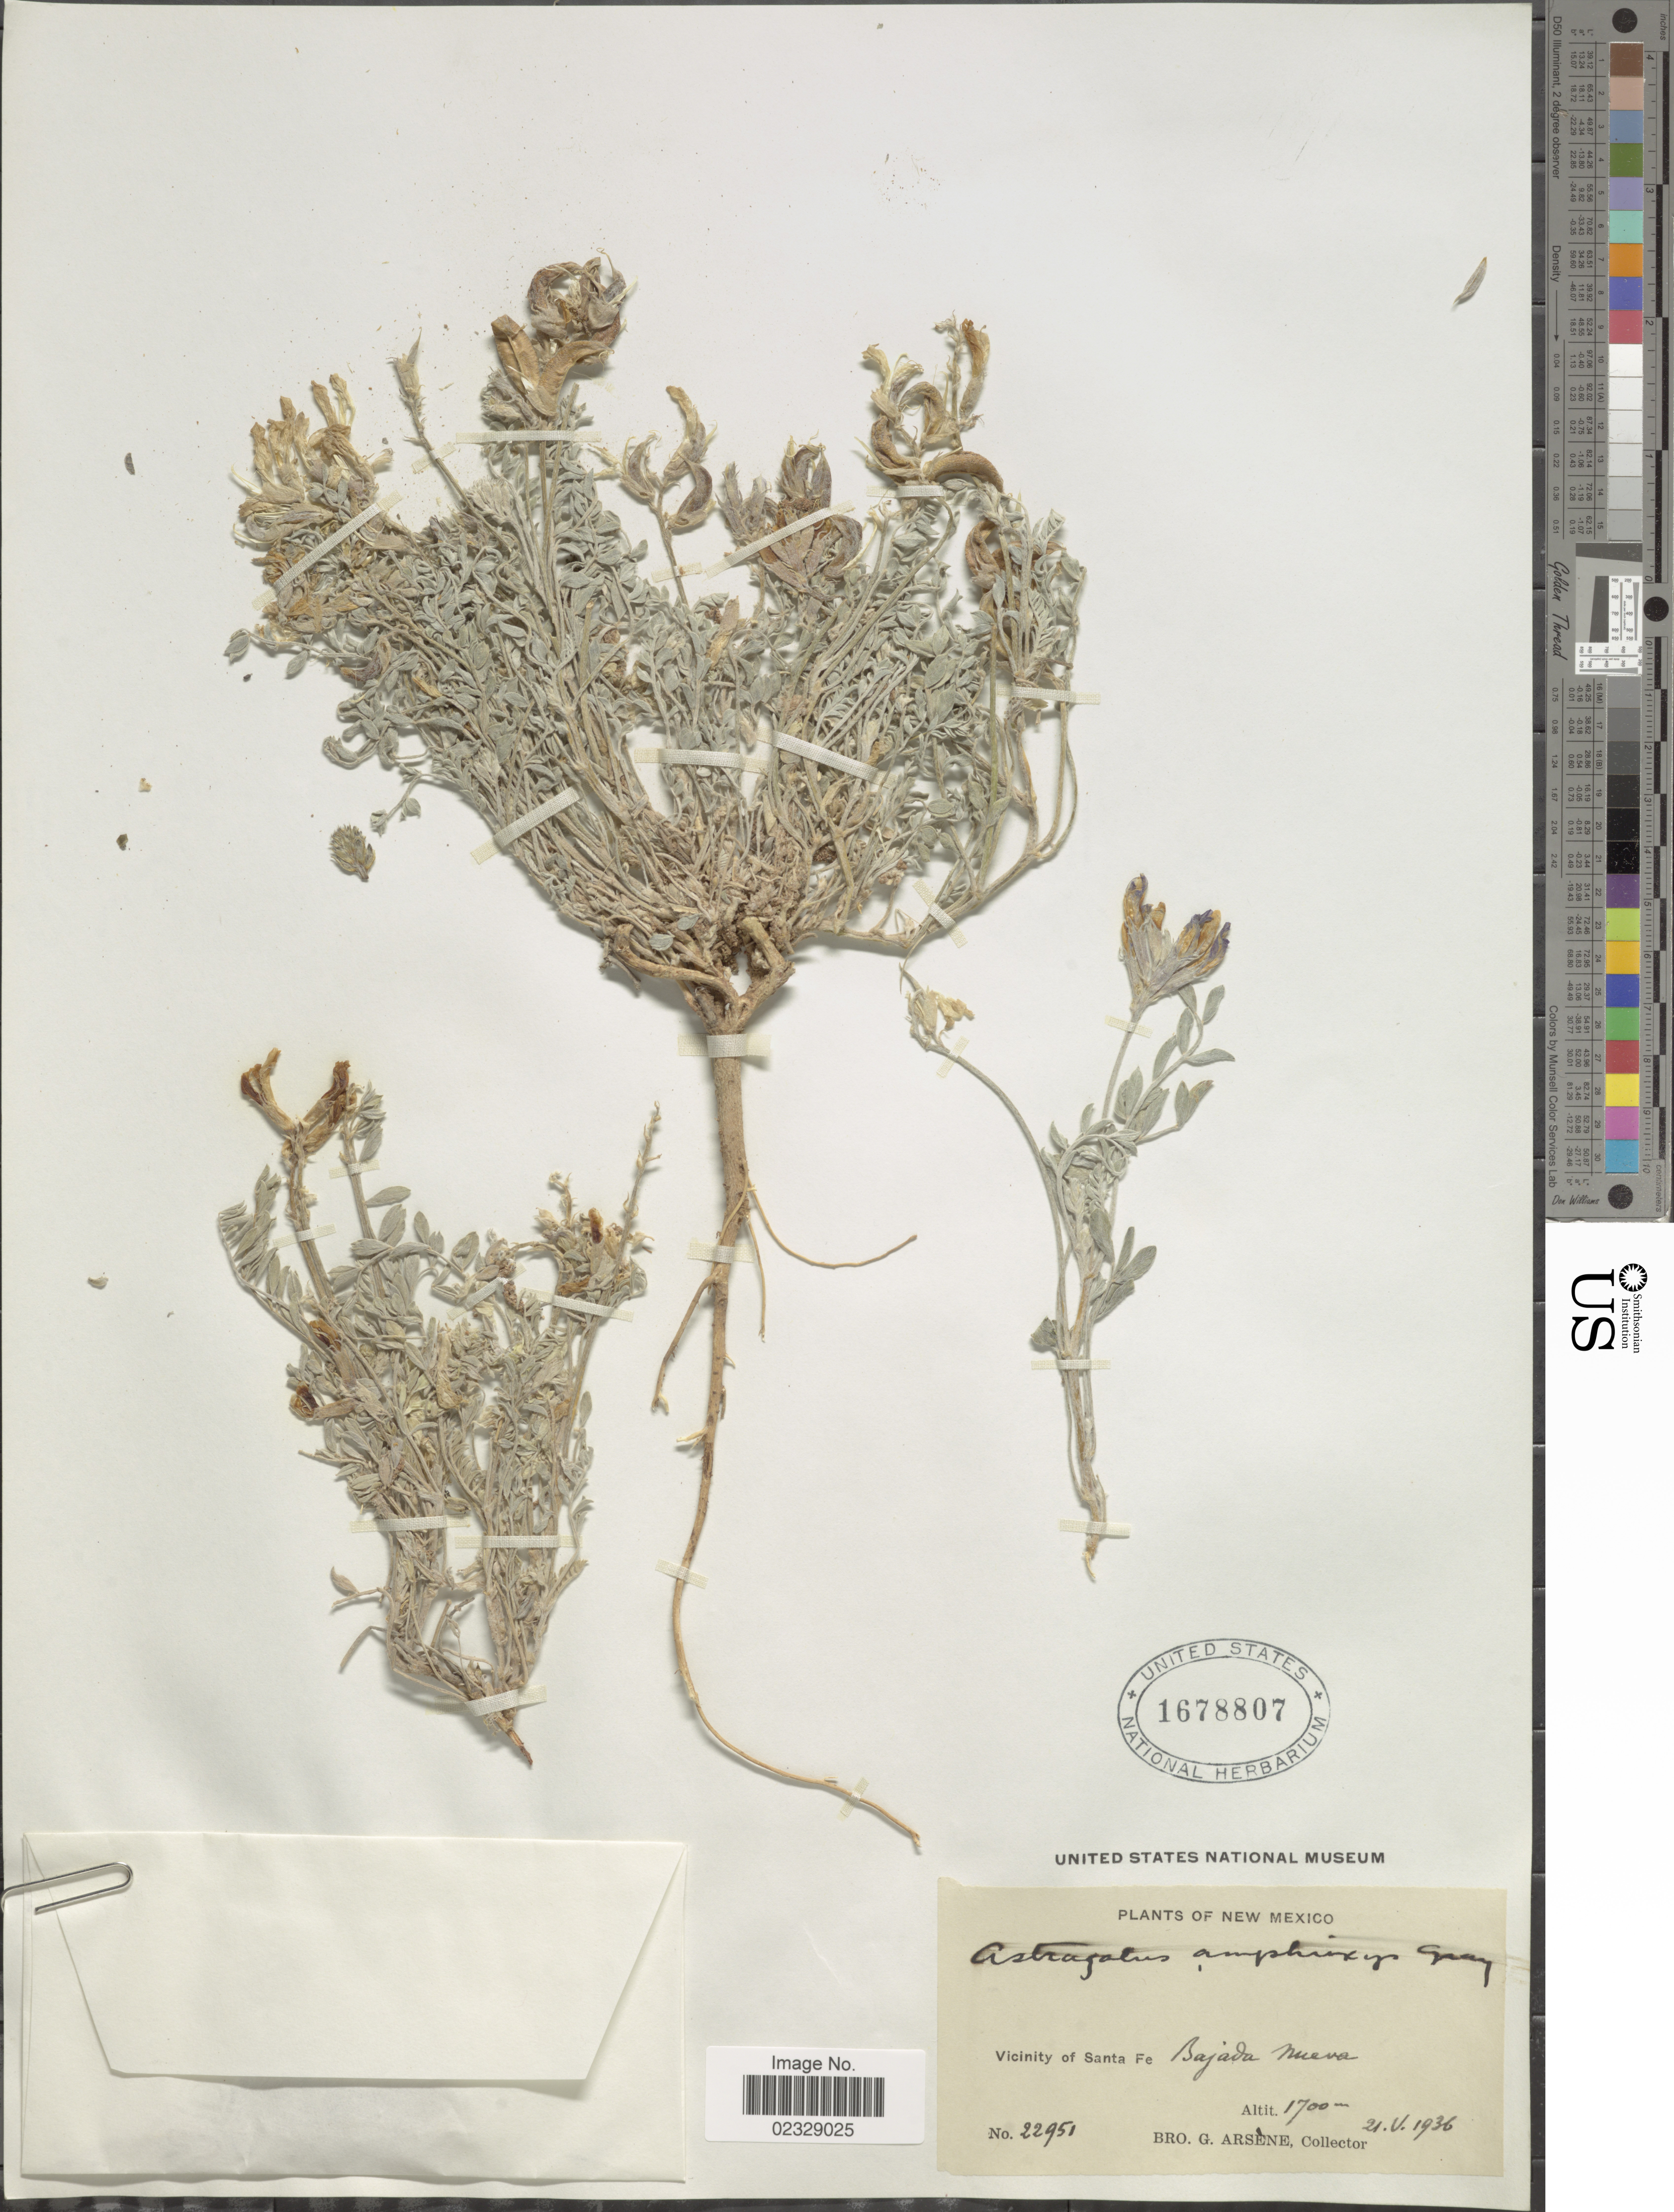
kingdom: Plantae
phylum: Tracheophyta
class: Magnoliopsida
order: Fabales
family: Fabaceae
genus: Astragalus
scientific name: Astragalus amphioxys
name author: A. Gray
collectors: Bro. G. Arsène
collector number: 22951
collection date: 1936-05-21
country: United States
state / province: New Mexico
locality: Vicinity of Santa Fe Bajada Nueva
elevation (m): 1700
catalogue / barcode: US 1678807